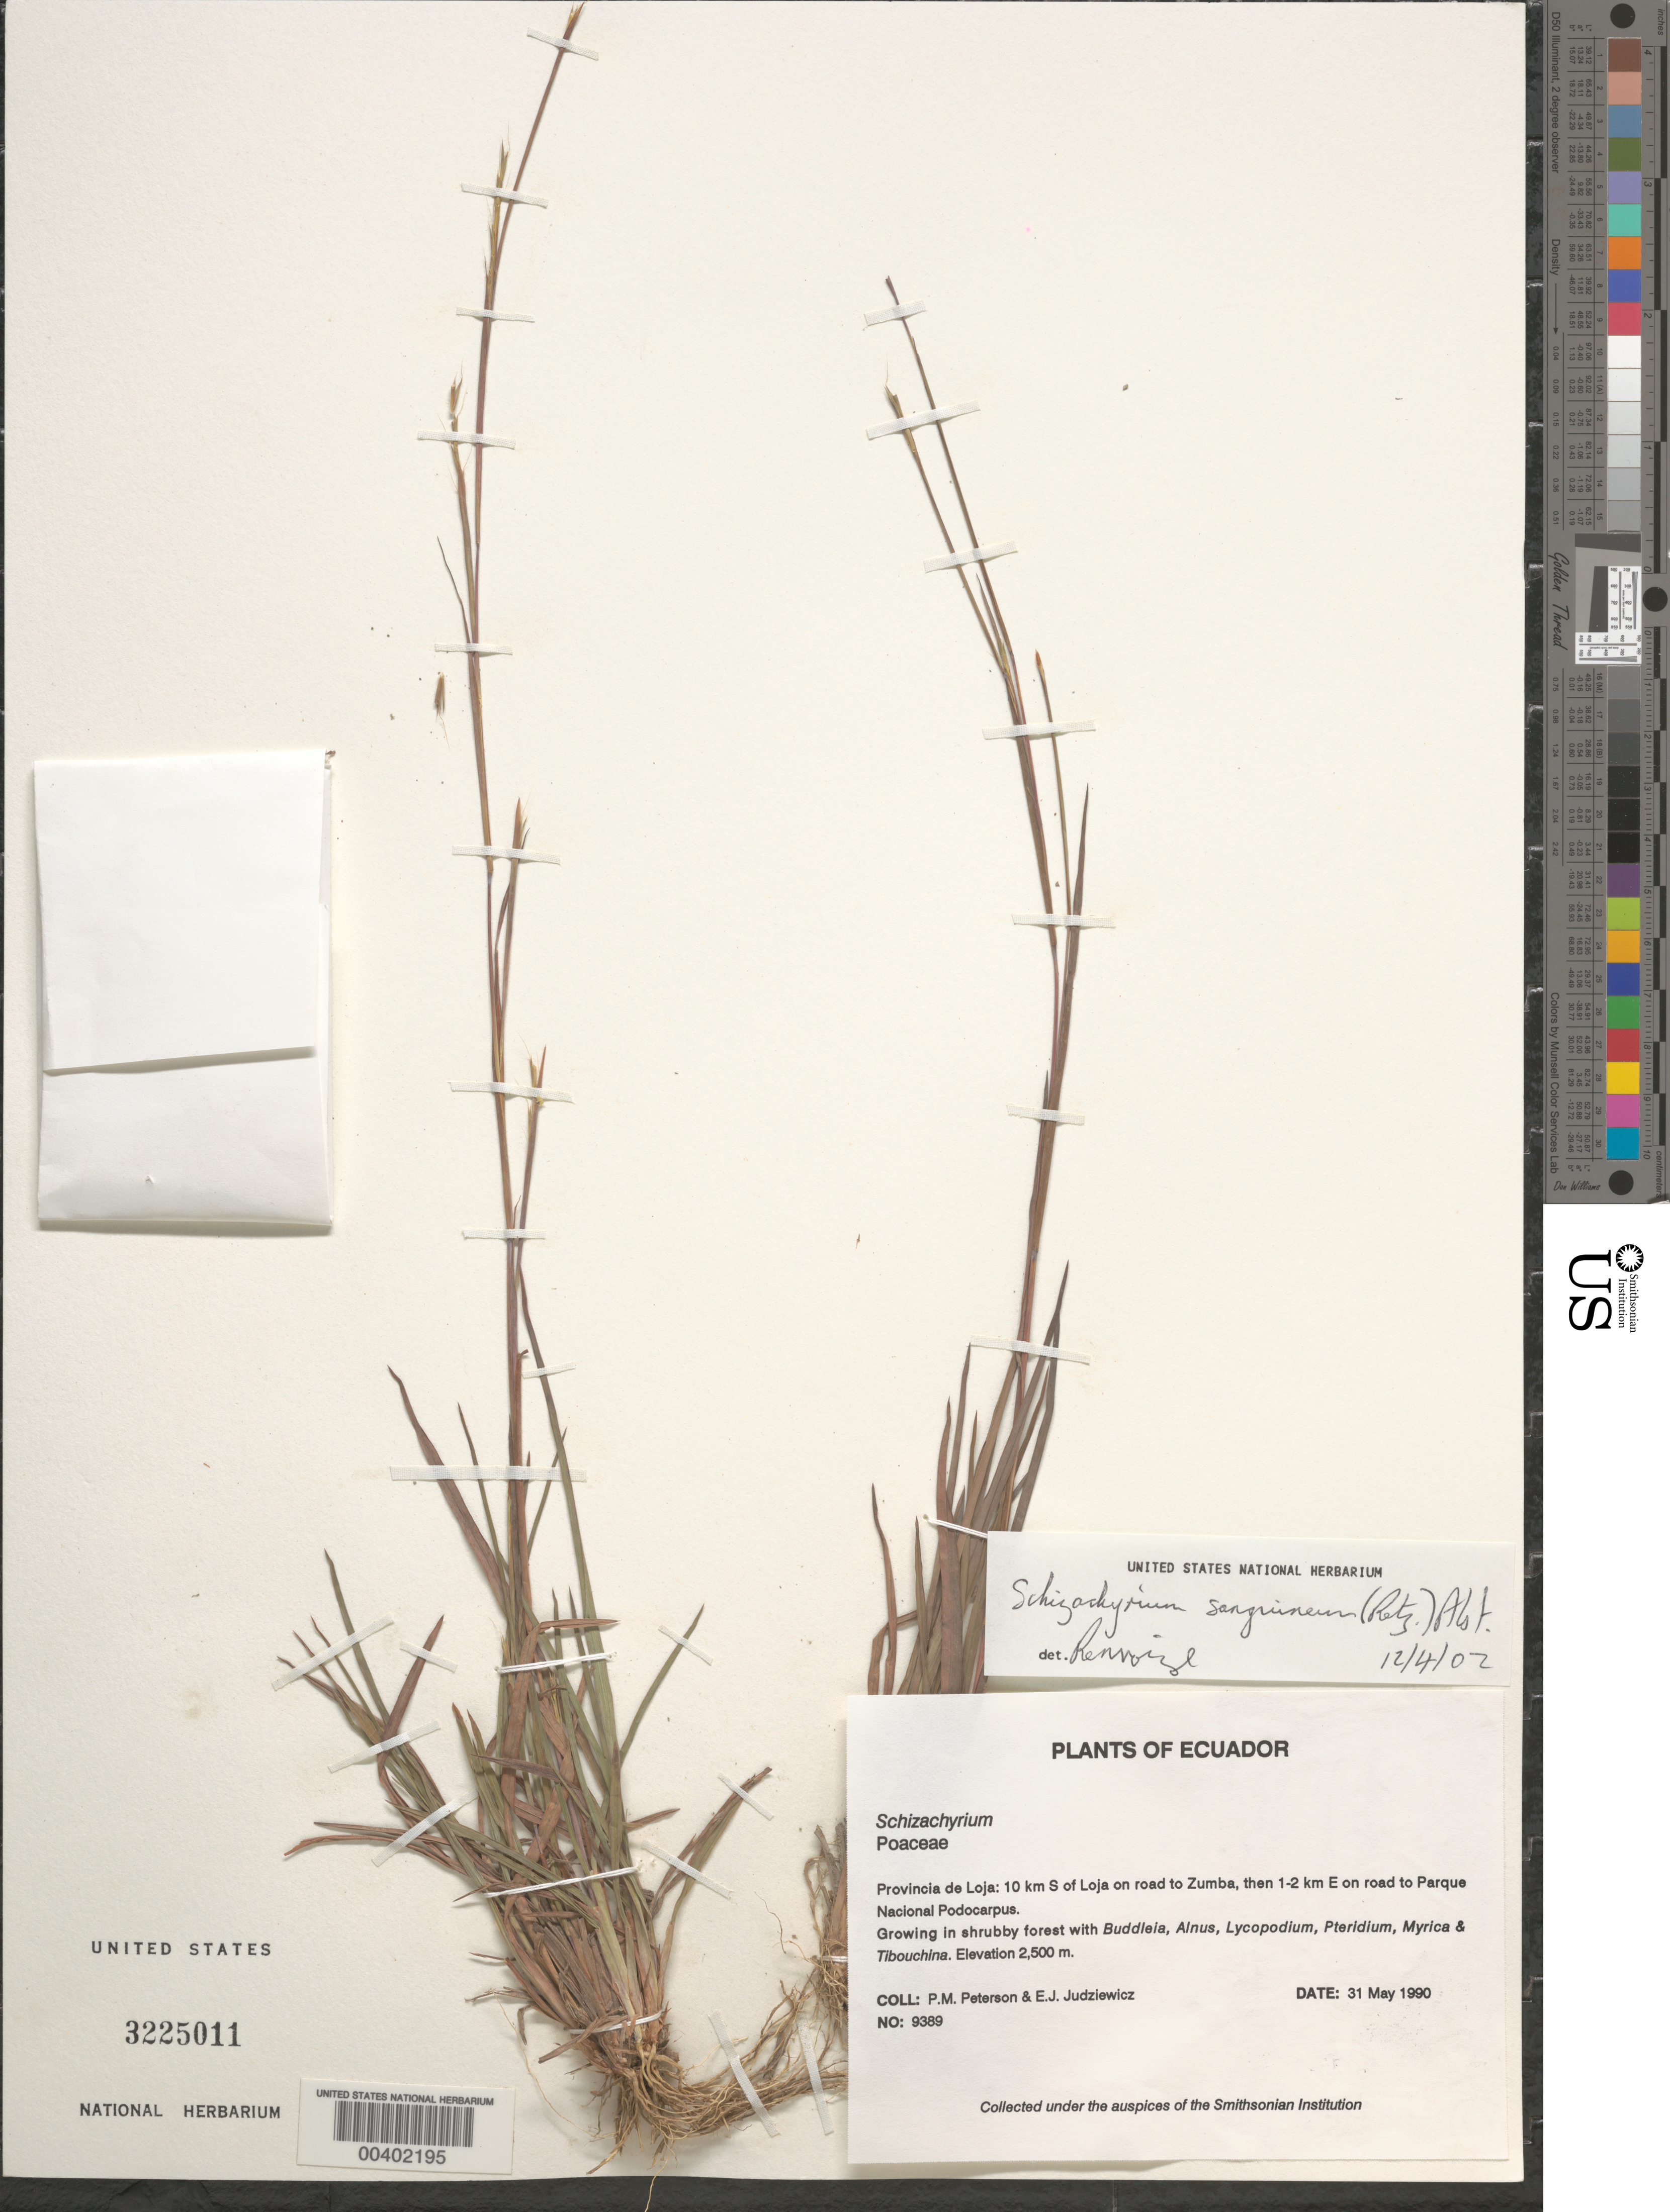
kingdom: Plantae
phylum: Tracheophyta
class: Liliopsida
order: Poales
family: Poaceae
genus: Schizachyrium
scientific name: Schizachyrium sanguineum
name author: (Retz.) Alston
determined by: Renvoize, S. A.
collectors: P. M. Peterson & E. J. Judziewicz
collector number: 09389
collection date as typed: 31 May 1990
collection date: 1990-05-31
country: Ecuador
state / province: Loja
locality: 10 km S of Loja on road to Zumba, then 1-2 km E on road to Parque Nacional Podocarpus.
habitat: Growing in shrubby forest with Buddleia, Alnus, Lycopodium, Pteridium, Myrica & Tibouchina.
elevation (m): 2500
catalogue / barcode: US 3225011